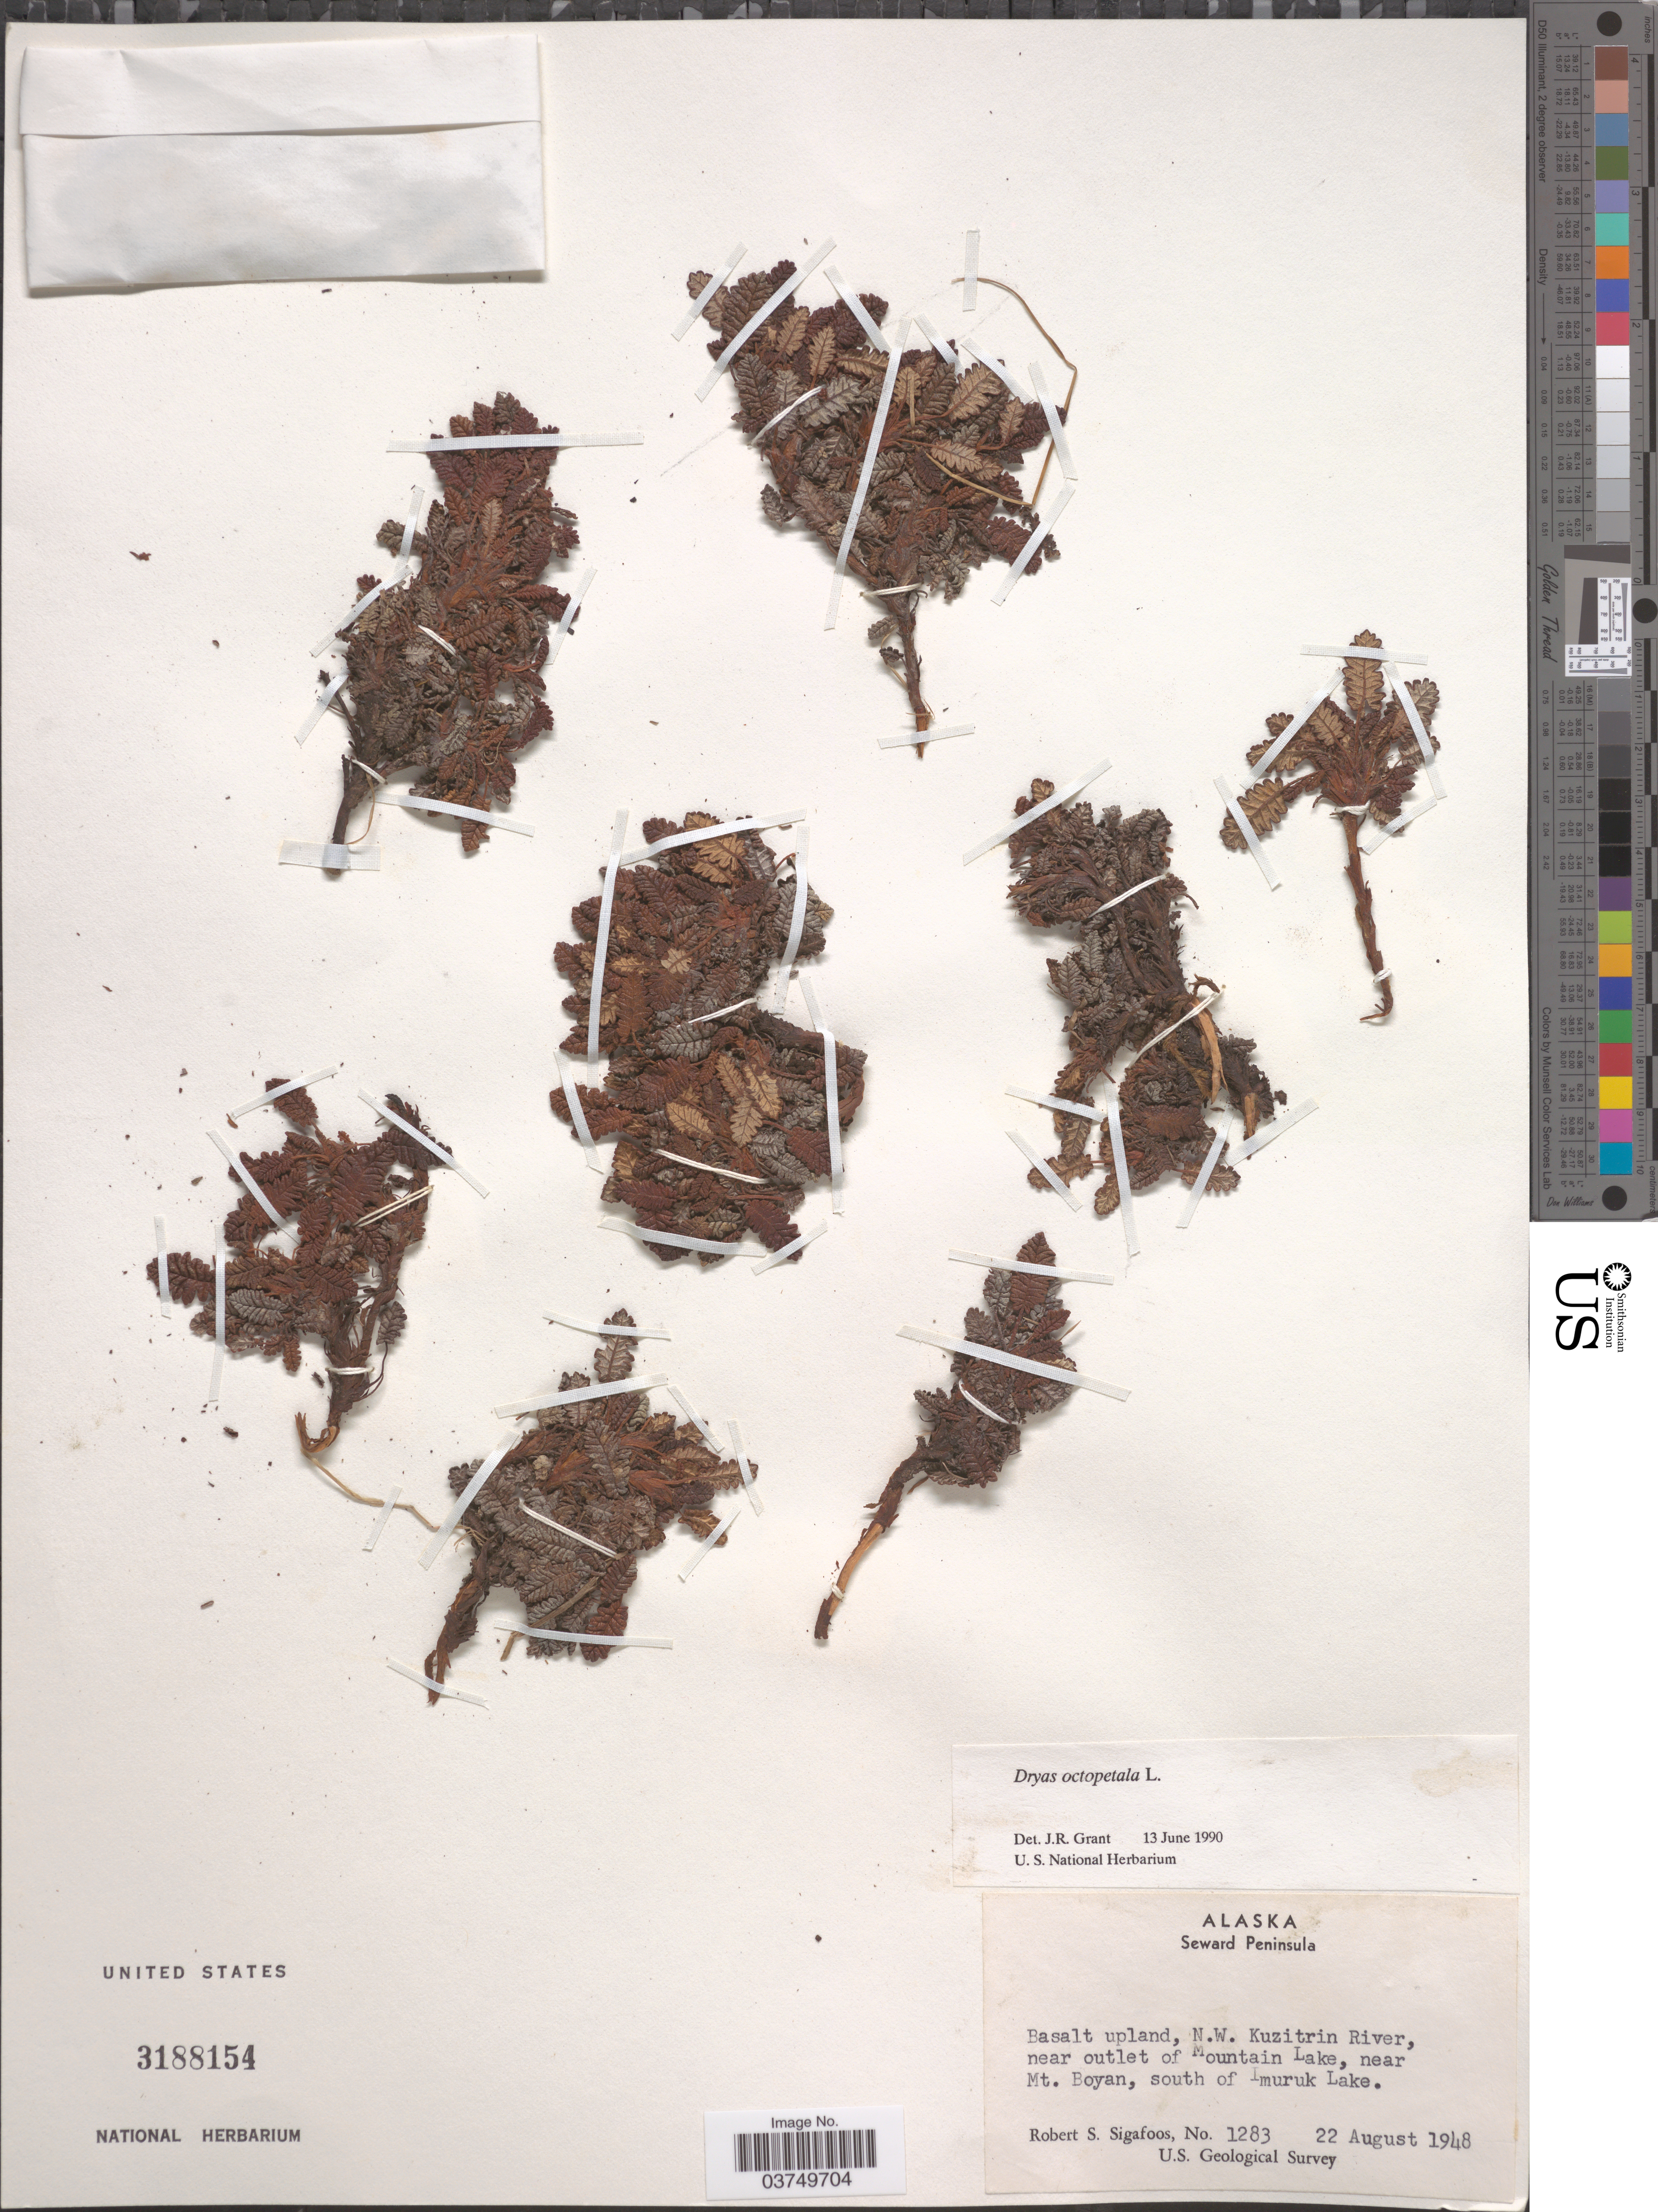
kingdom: Plantae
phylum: Tracheophyta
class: Magnoliopsida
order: Rosales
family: Rosaceae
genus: Dryas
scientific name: Dryas octopetala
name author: L.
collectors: R. Sigafoos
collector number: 1283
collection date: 1948-08-22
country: United States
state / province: Alaska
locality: Seward Peninsula. Basalt upland, N.W. Kuzitrin River, near outlet of Mountain Lake, near Mt. Boyan, south of Imuruk Lake.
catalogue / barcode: US 3188154